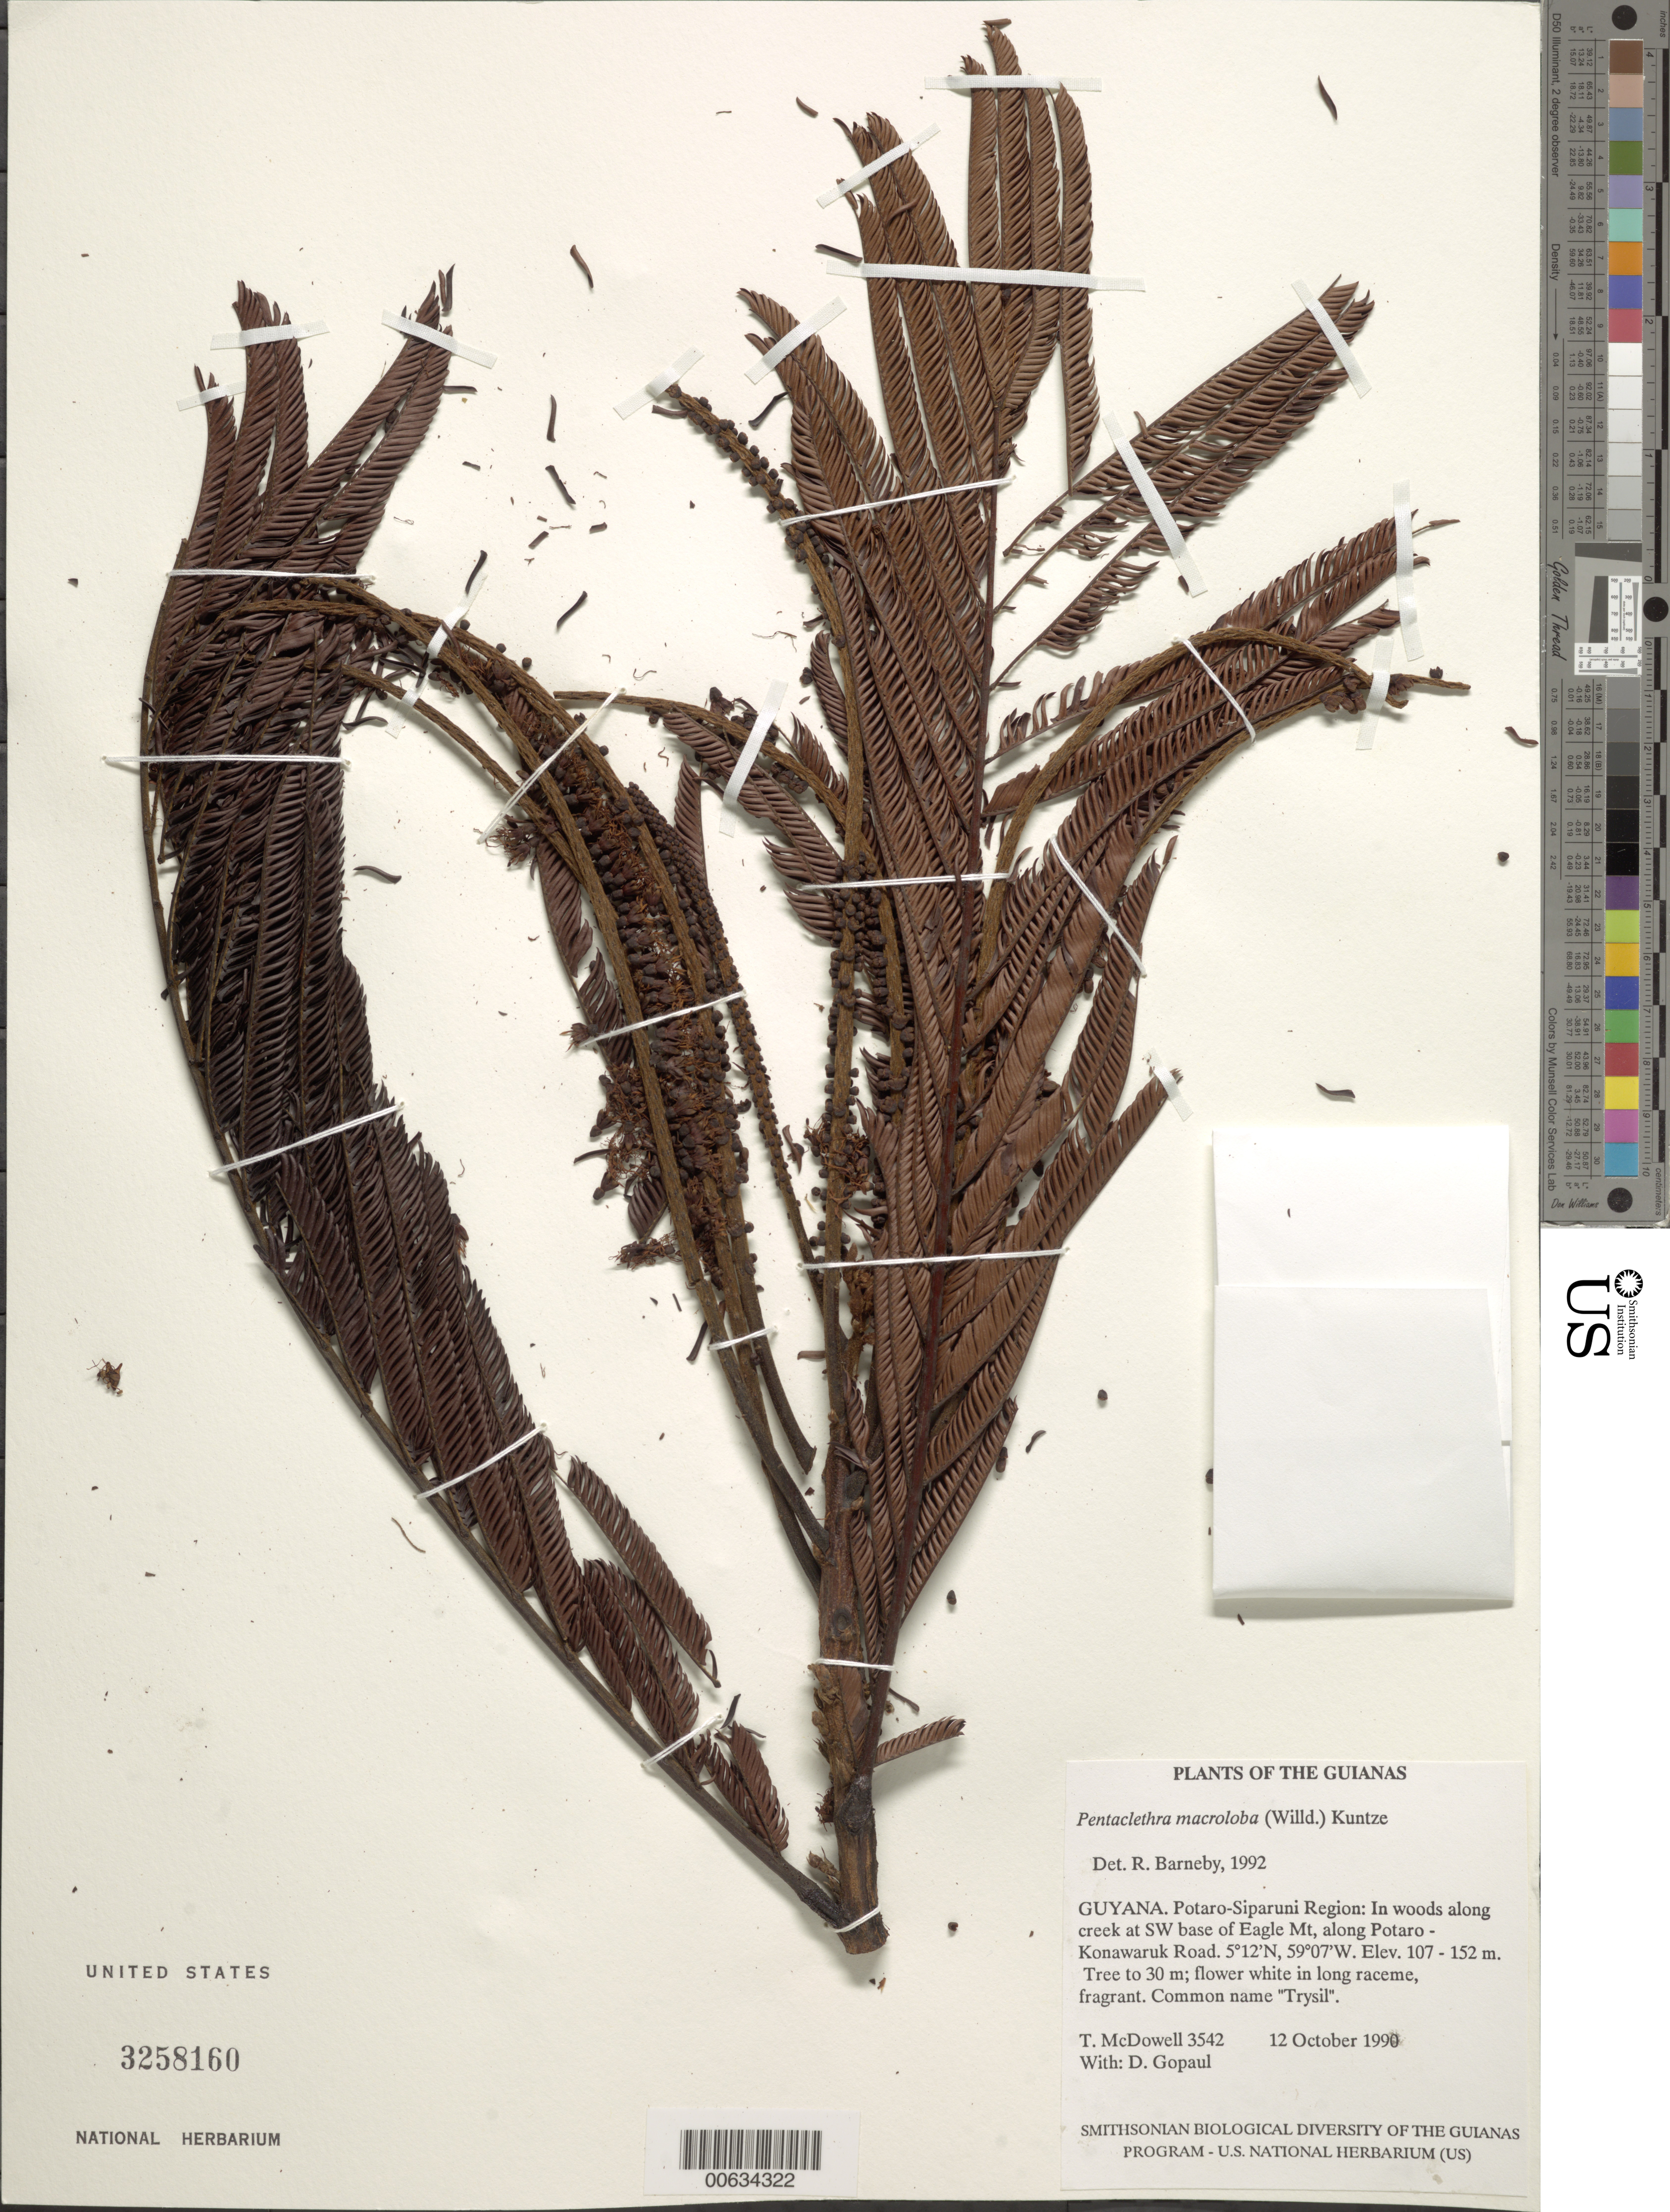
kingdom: Plantae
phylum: Tracheophyta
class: Magnoliopsida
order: Fabales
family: Fabaceae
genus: Pentaclethra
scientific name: Pentaclethra macroloba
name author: (Willd.) Kuntze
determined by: Barneby, Rupert C., (NY)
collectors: T. McDowell & D. Gopaul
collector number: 3542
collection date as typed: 12 October 1990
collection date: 1990-10-12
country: Guyana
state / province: Potaro-Siparuni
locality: In woods along creek at SW base of Eagle Mt and along Potaro - Konawaruk Road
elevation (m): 107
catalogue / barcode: US 3258160